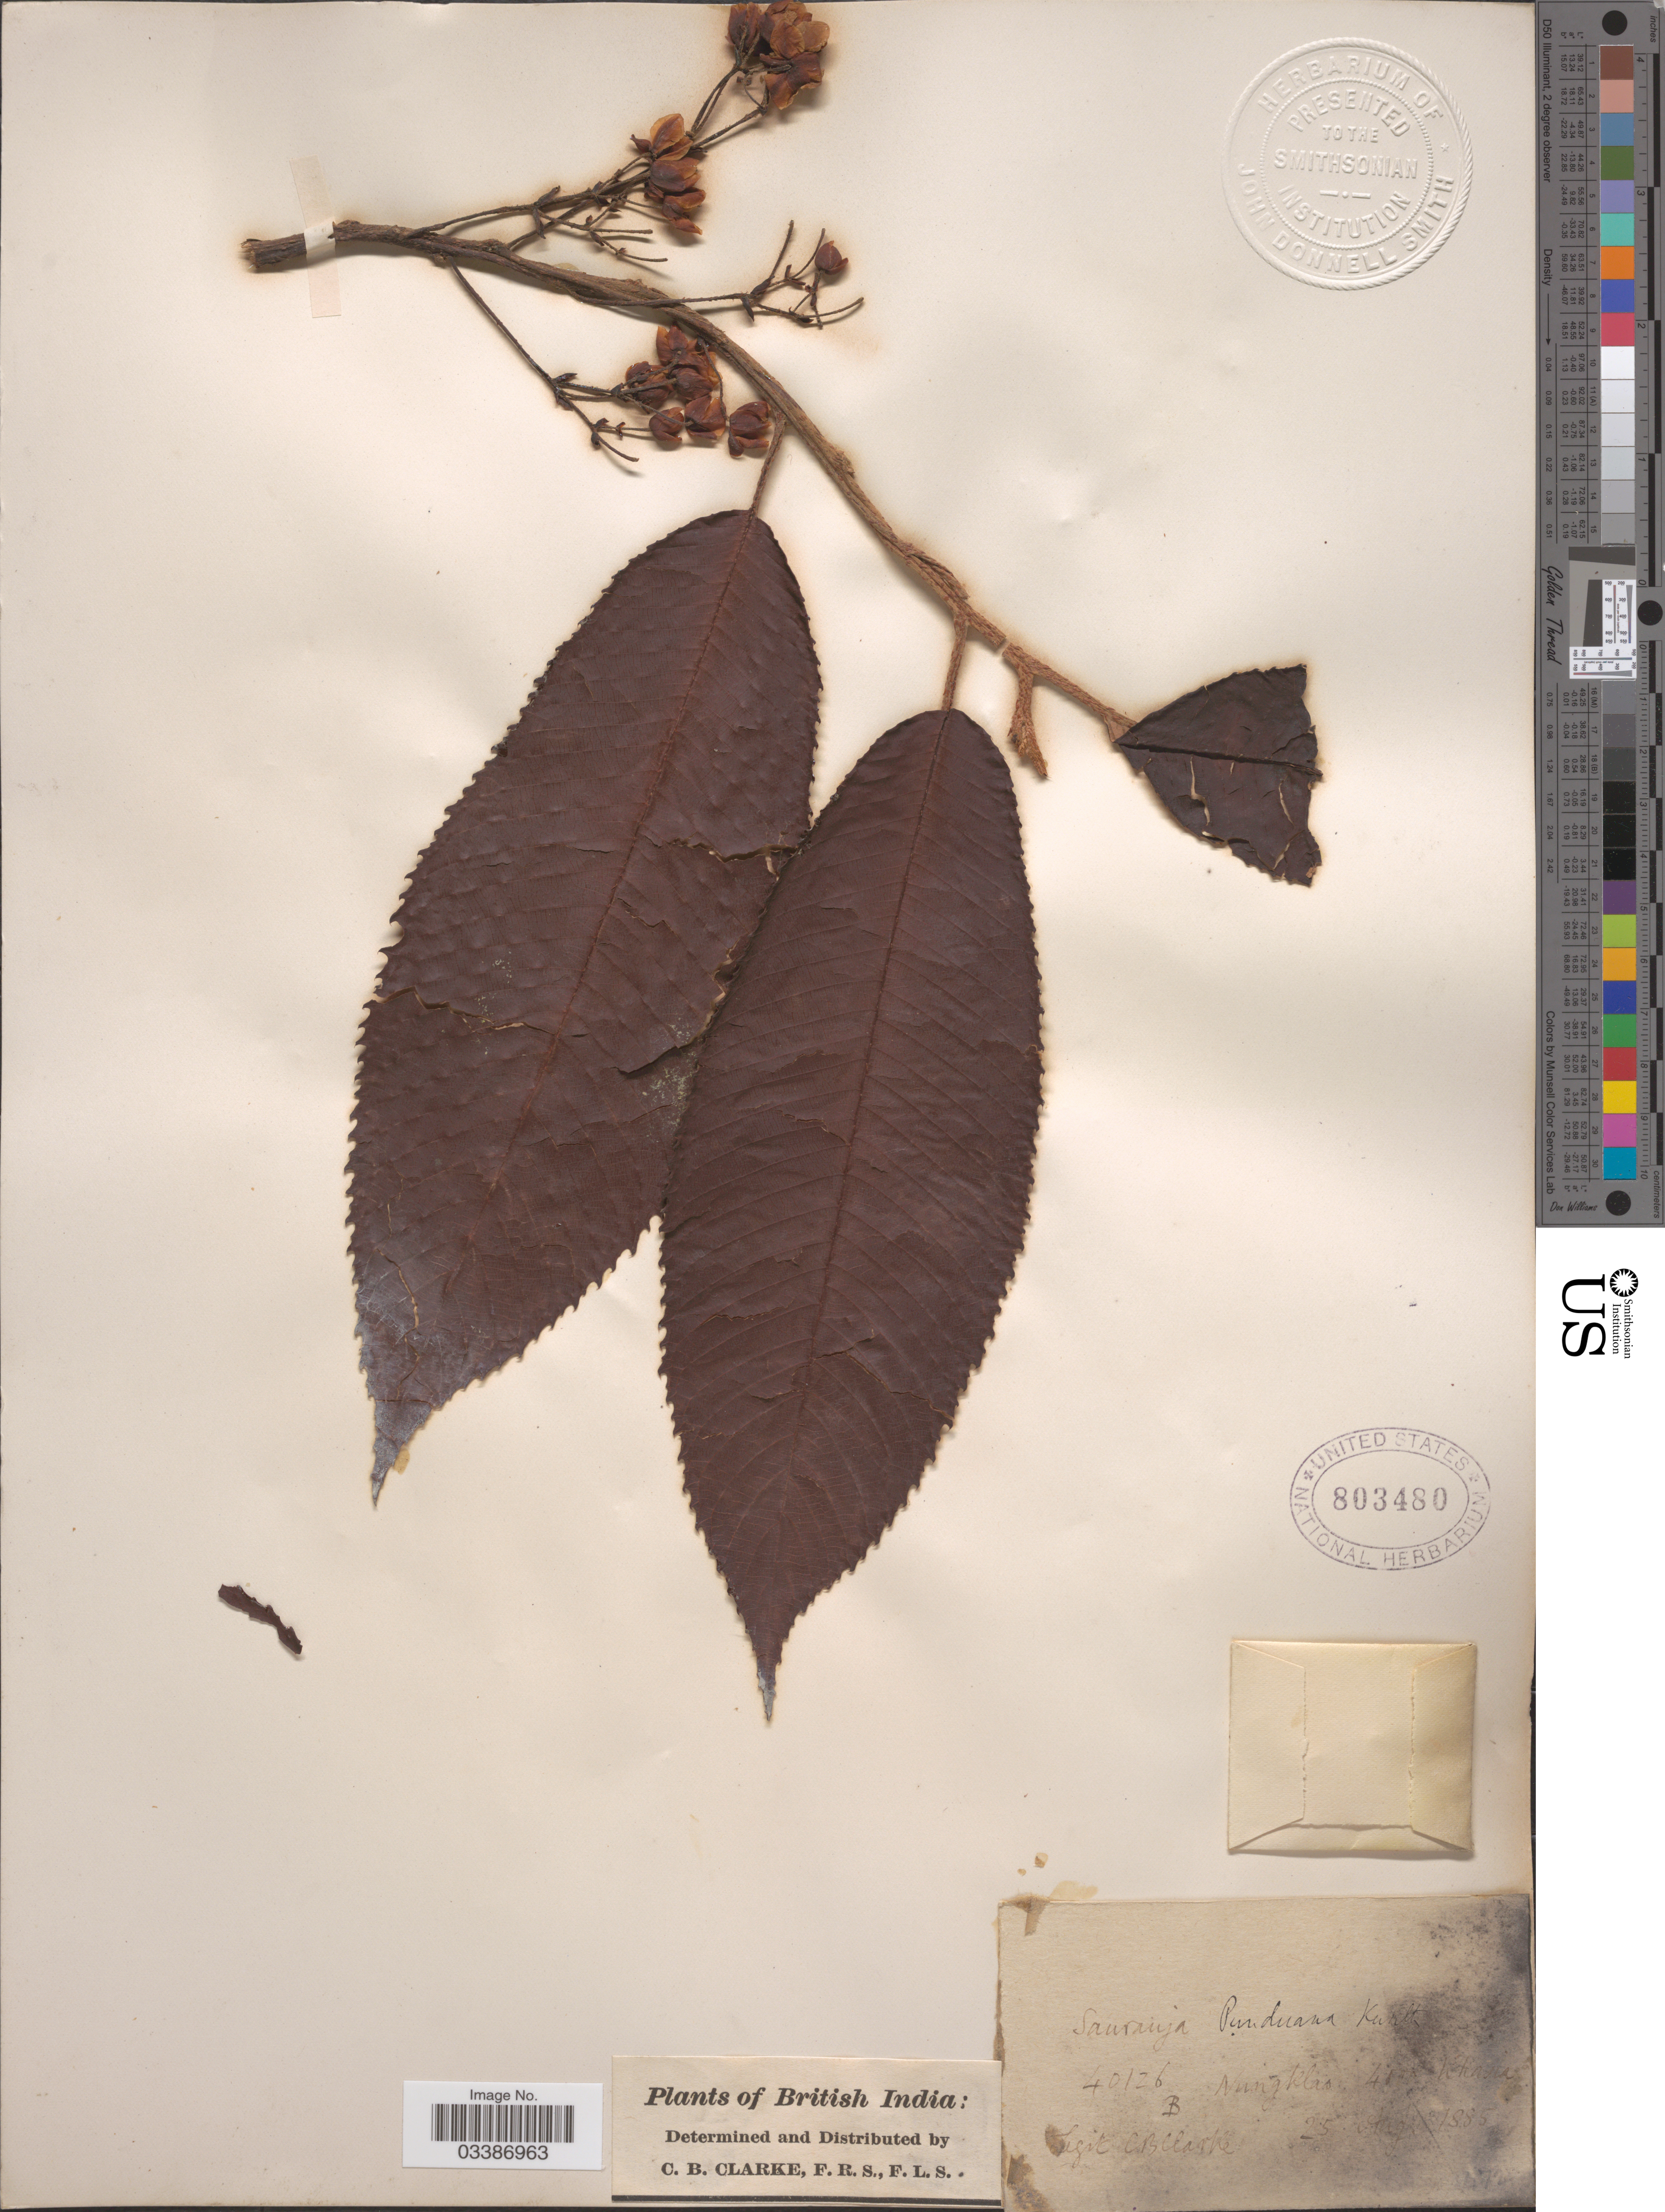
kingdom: Plantae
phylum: Tracheophyta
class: Magnoliopsida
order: Ericales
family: Actinidiaceae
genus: Saurauia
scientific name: Saurauia punduana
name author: Wall.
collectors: C. B. Clarke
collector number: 40126B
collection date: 1885-08-25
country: India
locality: British India. Nungklao Khana [interpreted].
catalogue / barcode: US 803480